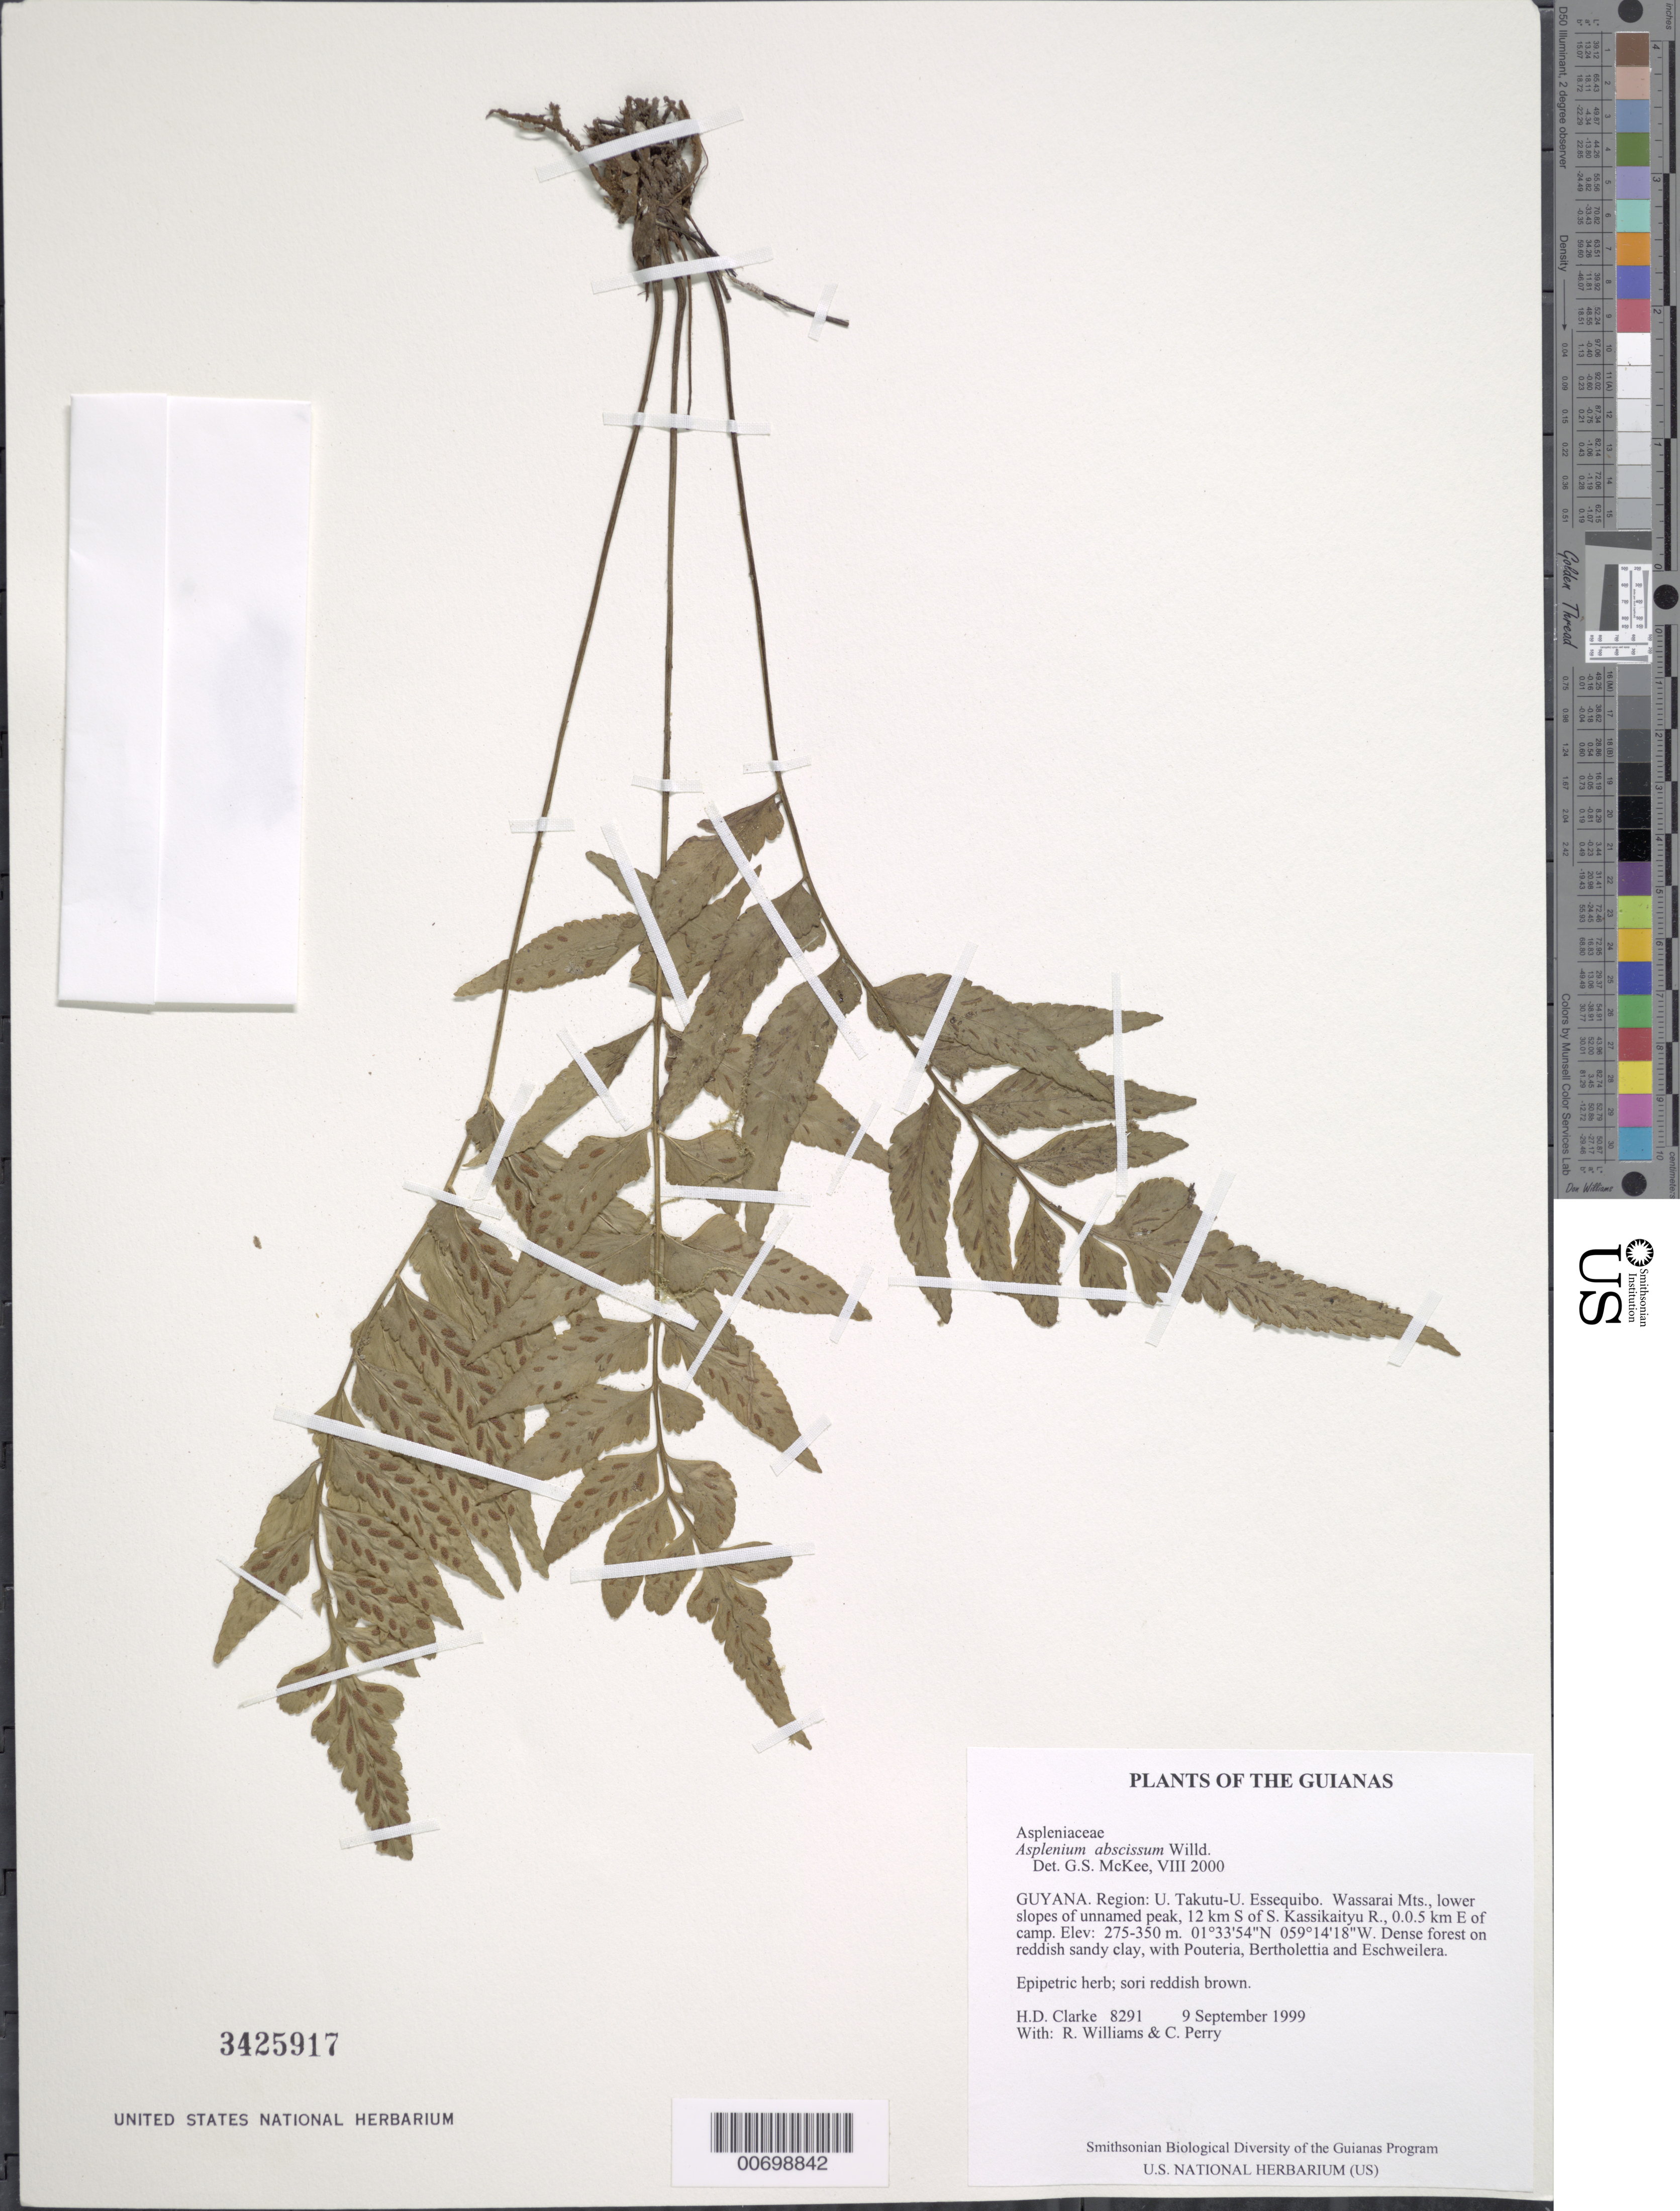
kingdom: Plantae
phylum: Tracheophyta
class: Polypodiopsida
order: Polypodiales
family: Aspleniaceae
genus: Asplenium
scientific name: Asplenium abscissum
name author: Willd.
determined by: McKee, G. S., (US), NMNH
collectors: H. D. Clarke, R. Williams & C. Perry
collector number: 8291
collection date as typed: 9 September 1999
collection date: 1999-09-09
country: Guyana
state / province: U. Takutu-U. Essequibo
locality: Wassarai Mts., lower slopes of unnamed peak, 12 km S of S. Kassikaityu R., 0.0.5 km E of camp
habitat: Dense forest on reddish sandy clay, with Pouteria, Bertholettia and Eschweilera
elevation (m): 275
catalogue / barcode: US 3425917